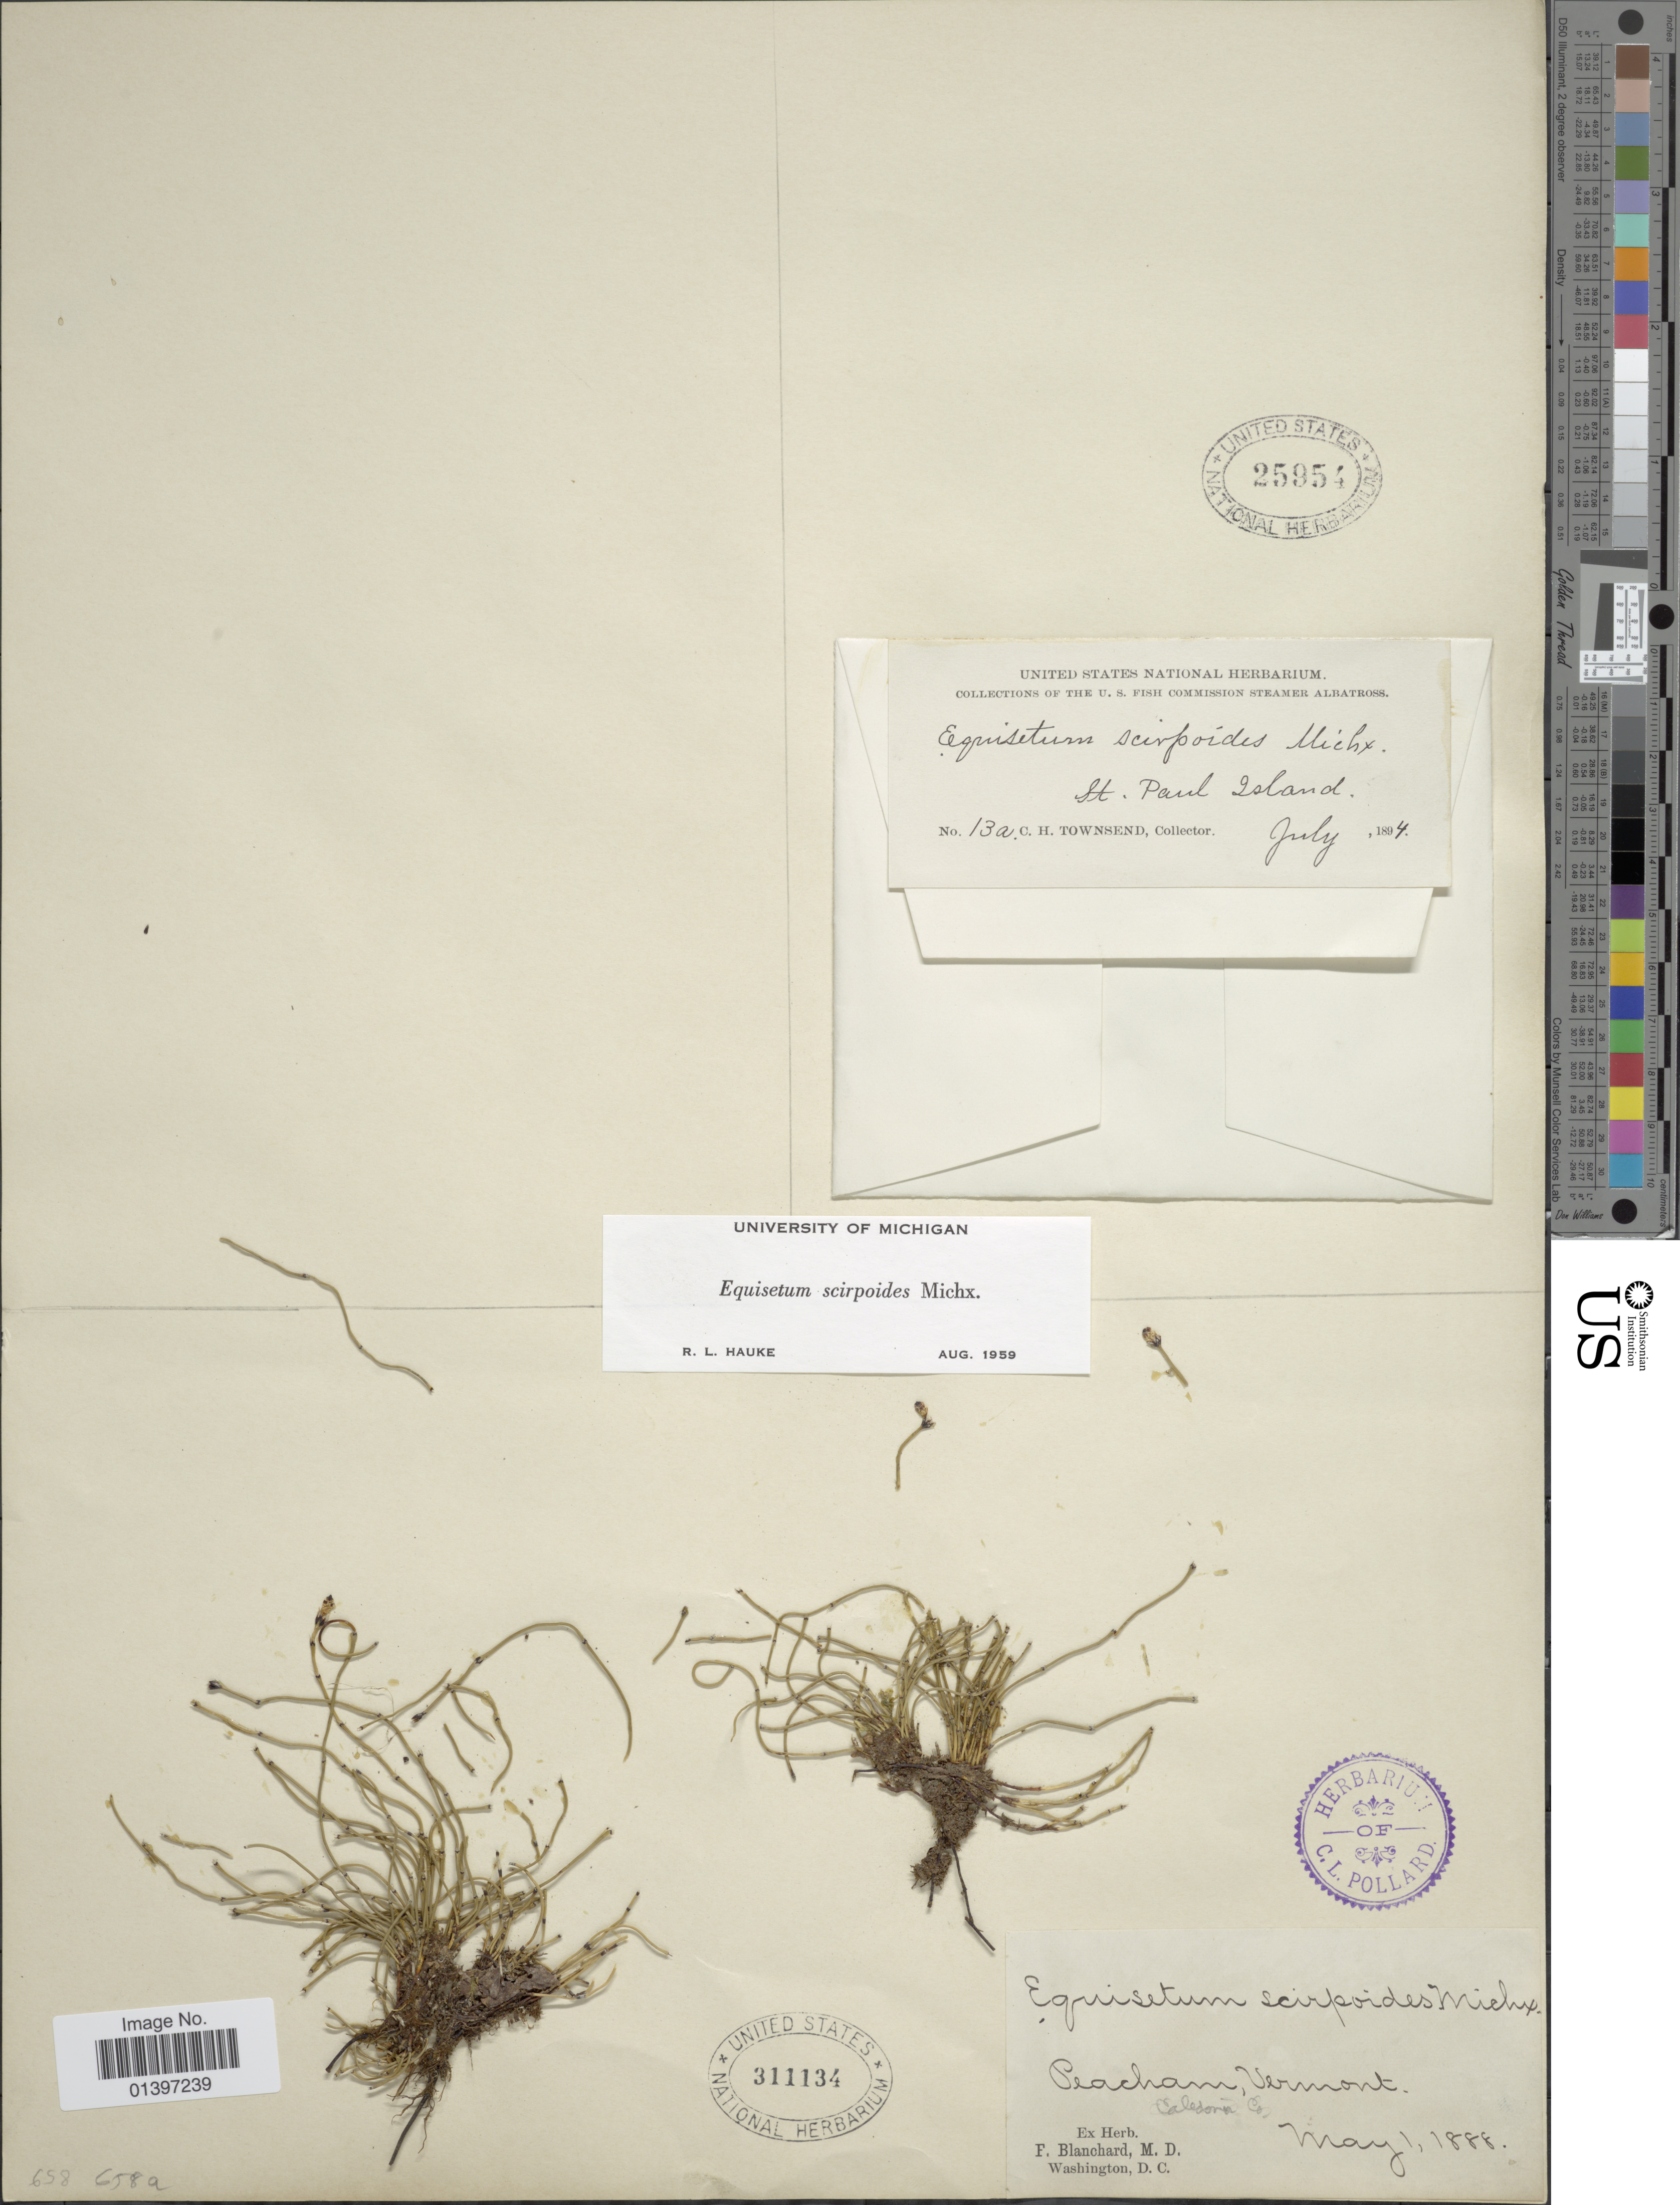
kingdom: Plantae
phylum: Tracheophyta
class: Polypodiopsida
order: Equisetales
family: Equisetaceae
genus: Equisetum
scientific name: Equisetum scirpoides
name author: Michx.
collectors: ex herb. F. Blanchard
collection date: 1888-05-01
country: United States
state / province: Vermont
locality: Peacham, Vermont, Caledonia Co.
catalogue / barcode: US 311134